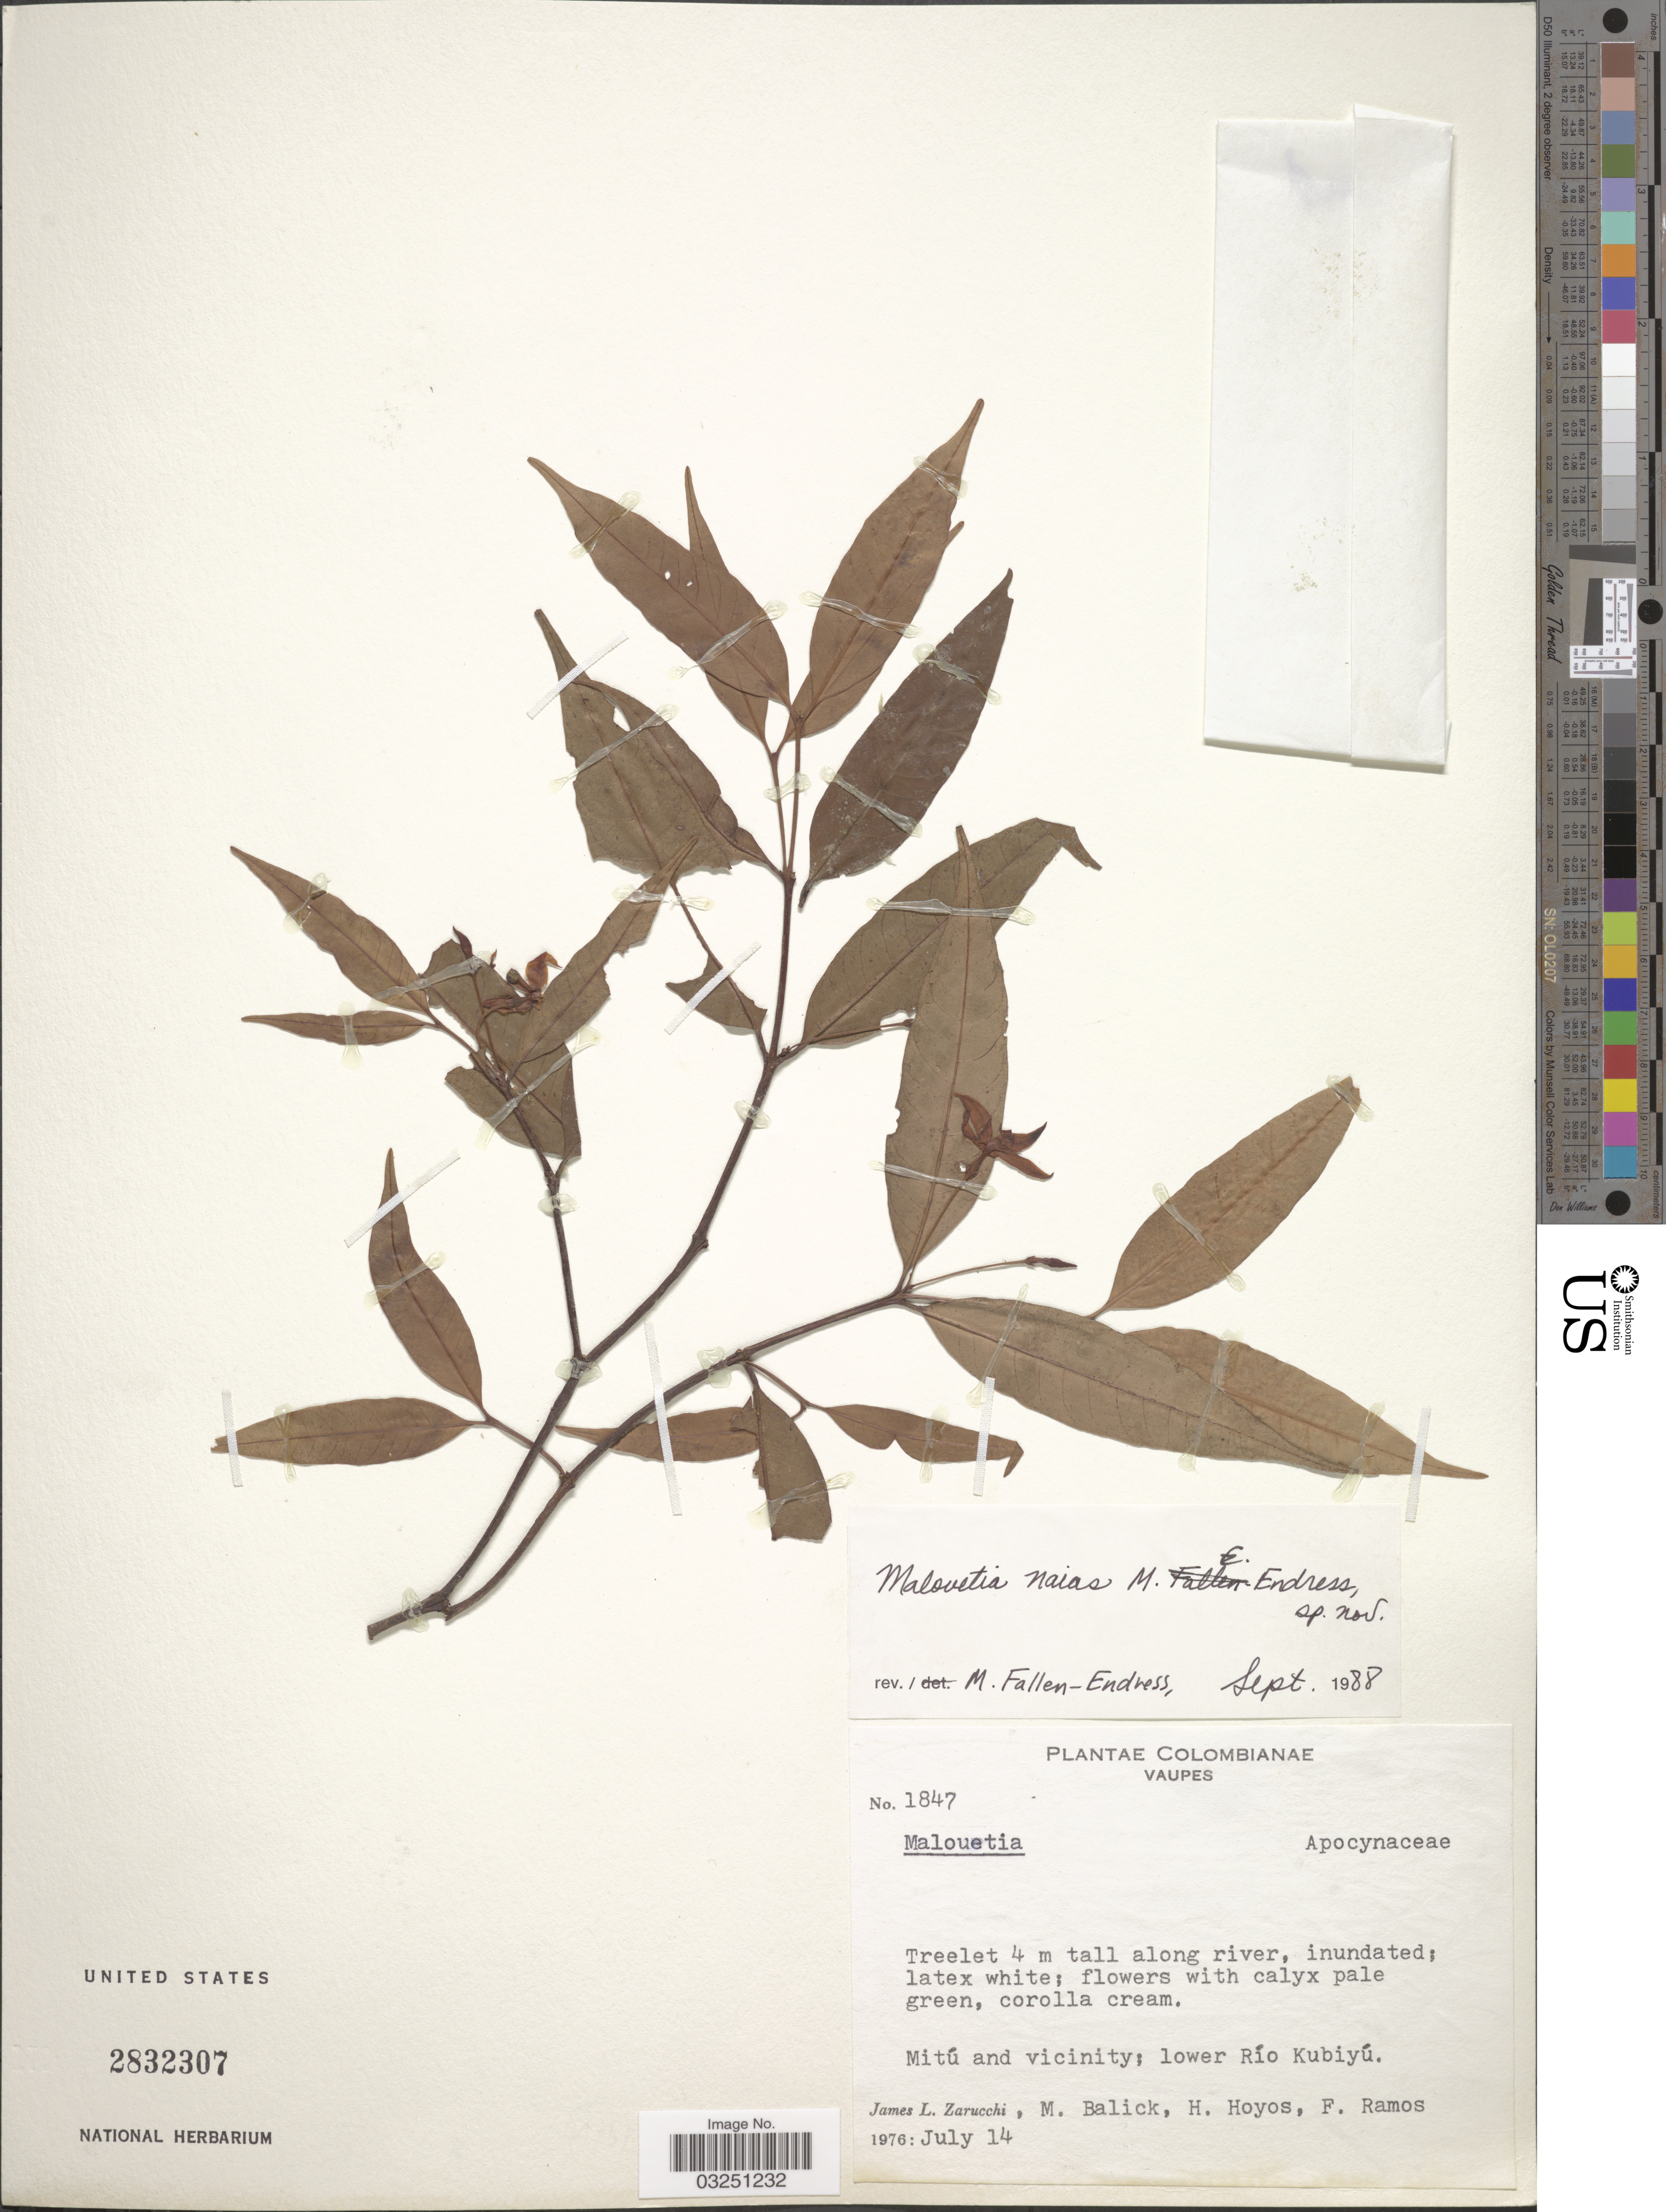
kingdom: Plantae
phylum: Tracheophyta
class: Magnoliopsida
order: Gentianales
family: Apocynaceae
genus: Malouetia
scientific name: Malouetia naias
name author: M.E. Endress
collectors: J. L. Zarucchi, M. Balick, H. Hoyos & F. Ramos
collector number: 1847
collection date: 1976-07-14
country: Colombia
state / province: Vaupés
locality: Mitú and vicinity; lower Río Kubiyú.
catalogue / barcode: US 2832307